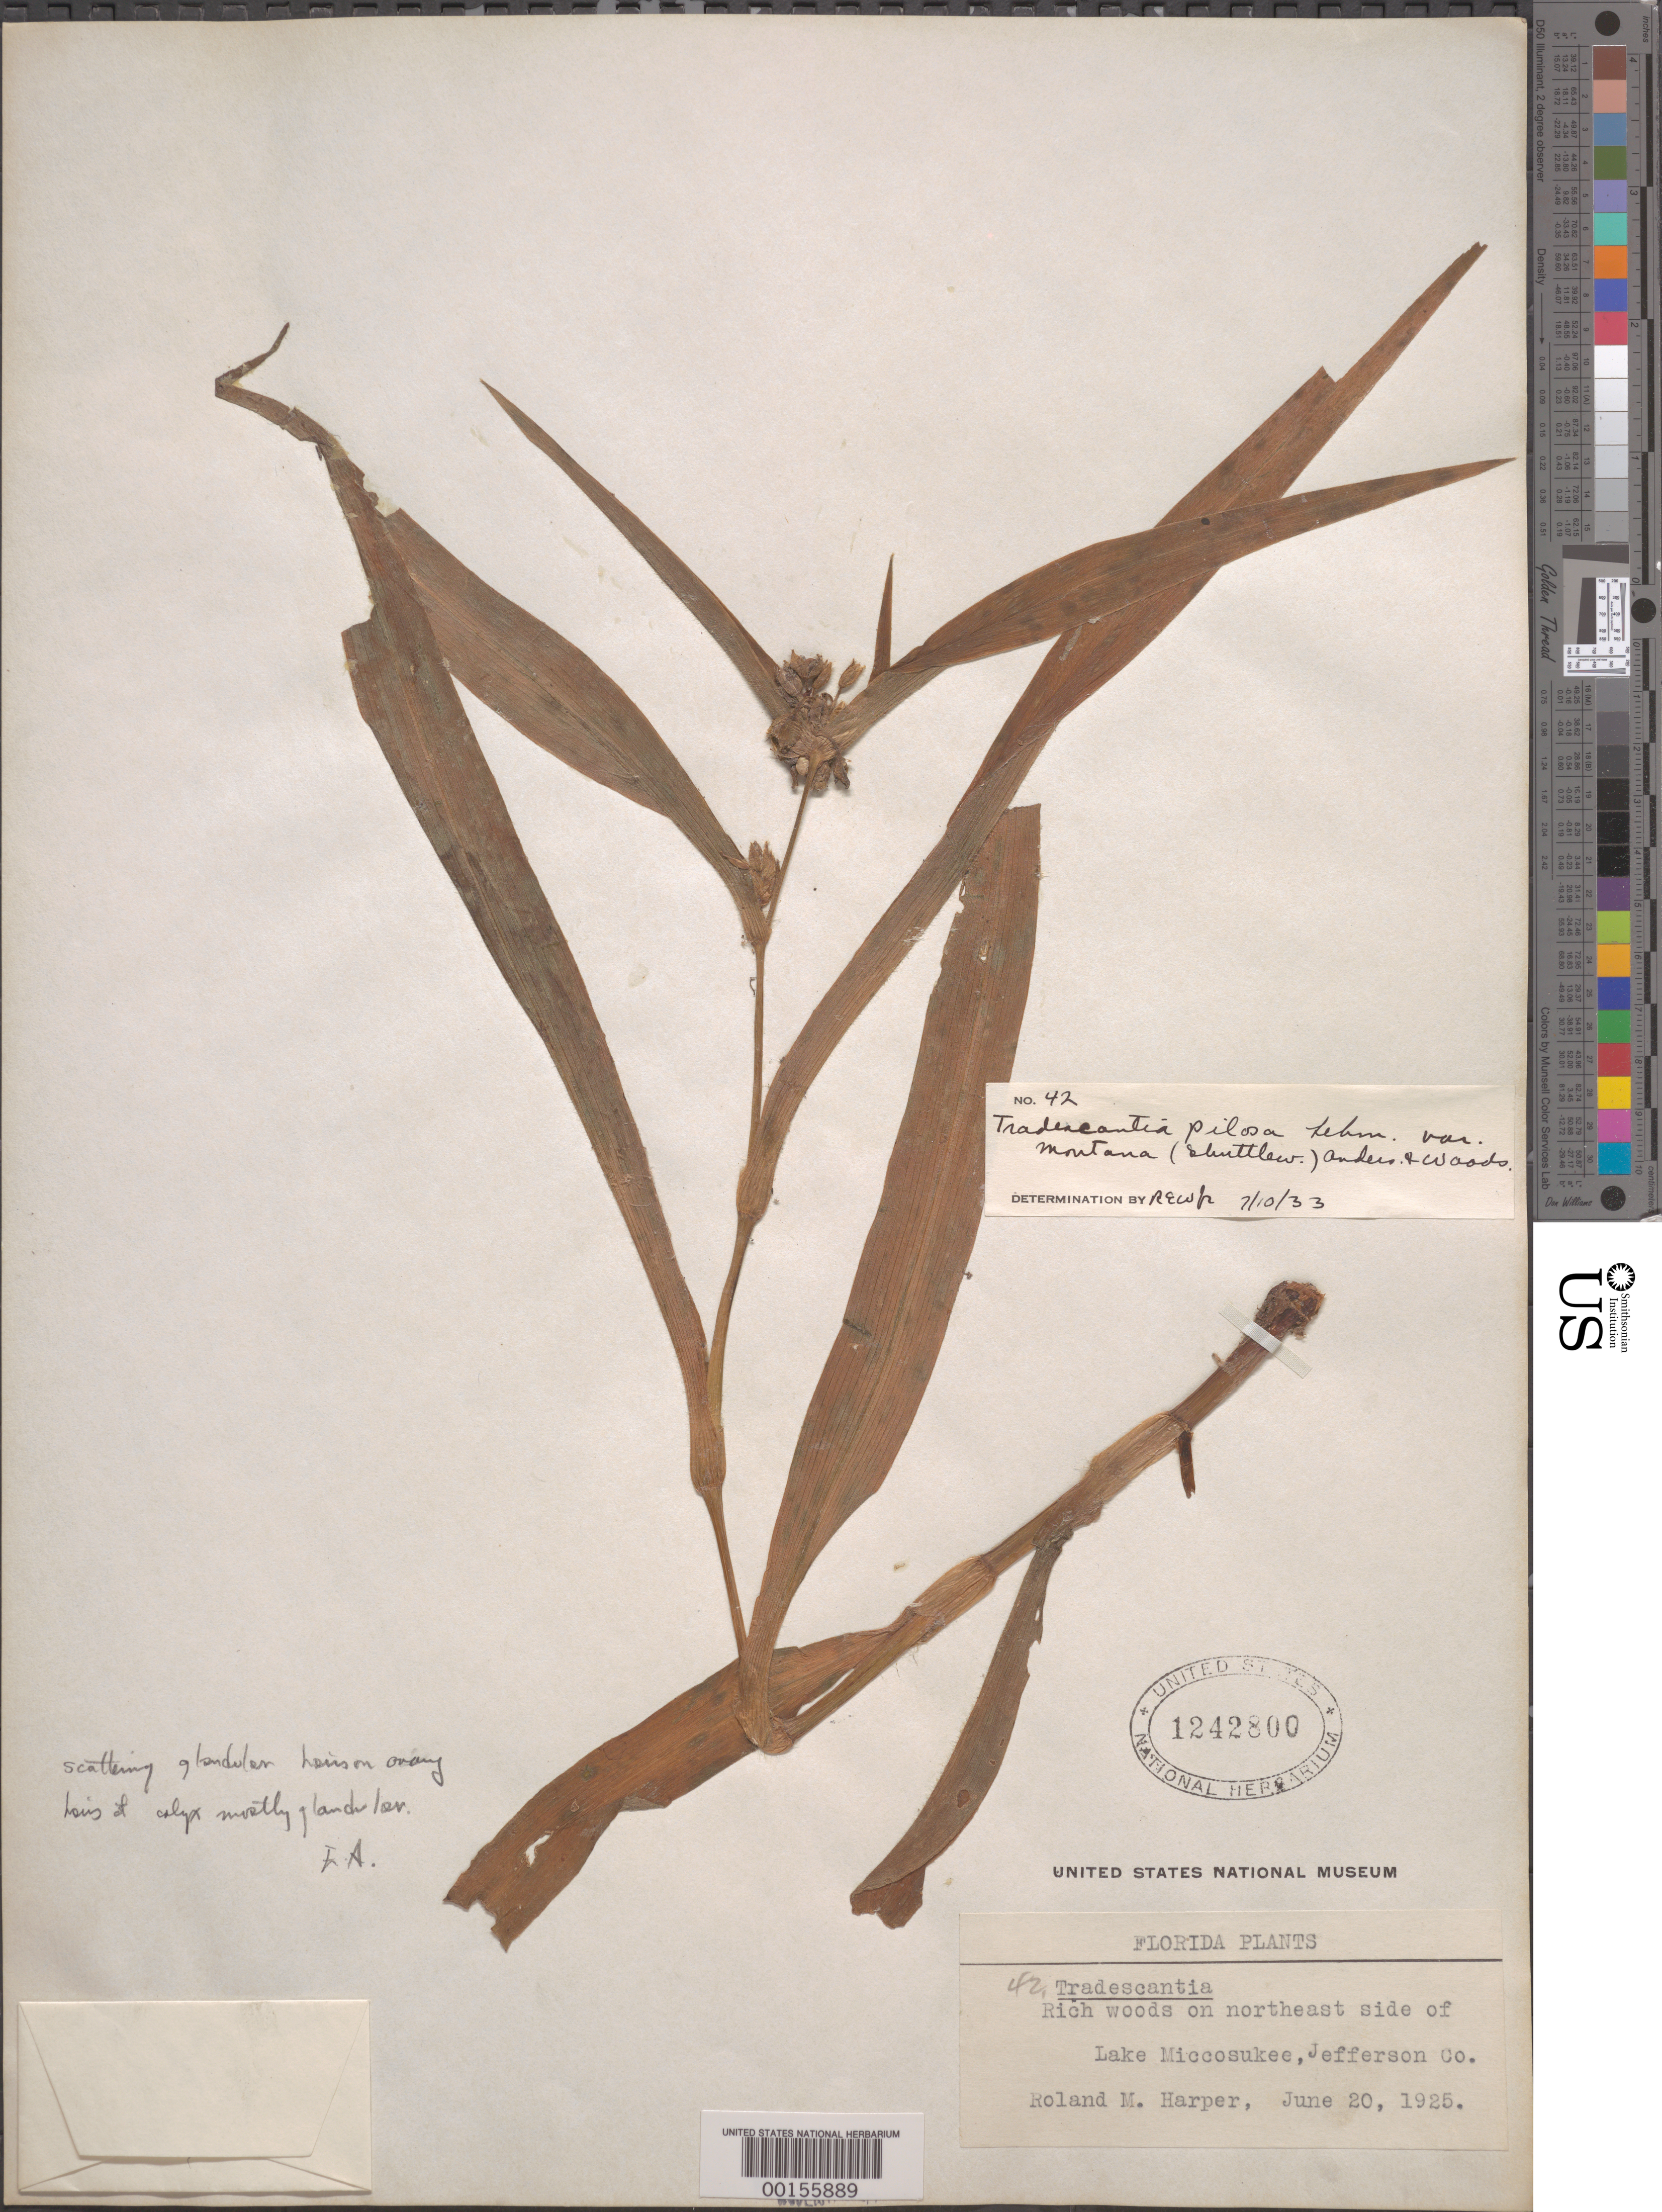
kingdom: Plantae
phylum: Tracheophyta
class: Liliopsida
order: Commelinales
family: Commelinaceae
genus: Tradescantia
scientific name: Tradescantia subaspera var. montana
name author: (Shuttlew. ex Small & Vail) E.S. Anderson & Woodson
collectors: R. M. Harper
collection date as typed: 20 Jun 1925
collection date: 1925-06-20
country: United States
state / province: Florida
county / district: Jefferson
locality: Lake miccosukee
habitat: Rich woods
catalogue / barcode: US 1242800